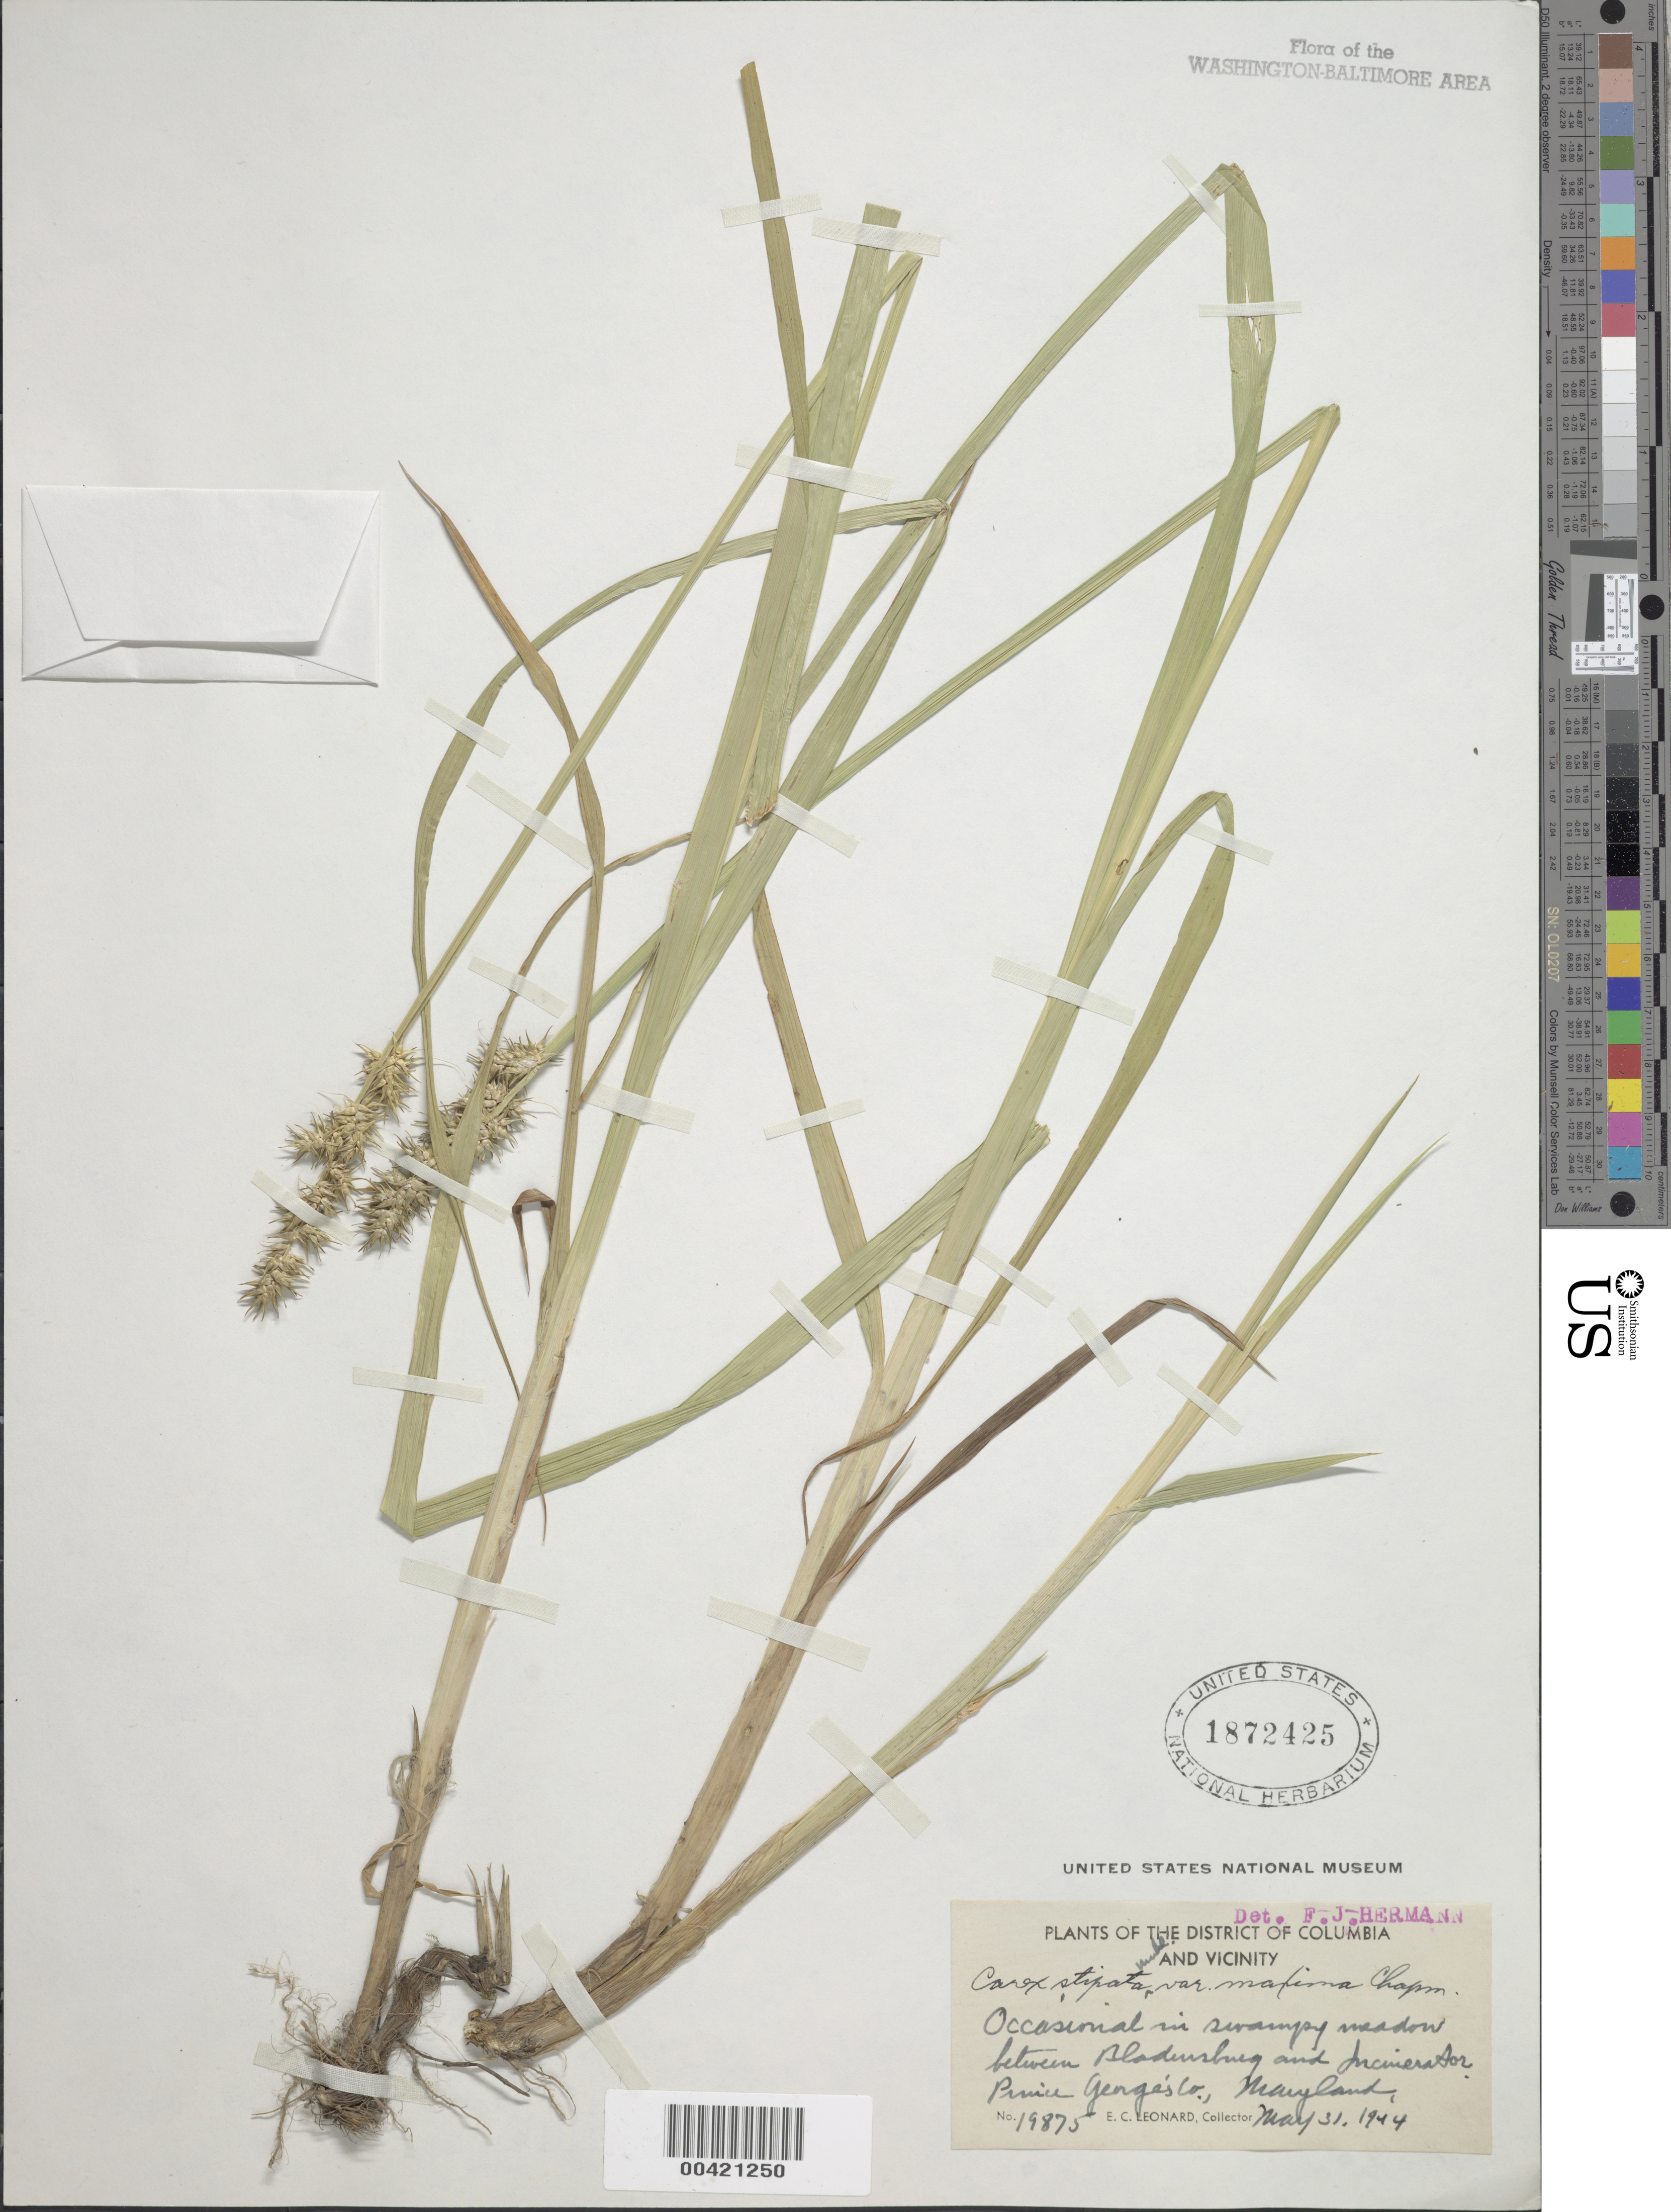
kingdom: Plantae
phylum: Tracheophyta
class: Liliopsida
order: Poales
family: Cyperaceae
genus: Carex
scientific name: Carex stipata var. maxima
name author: Chapm. ex Boott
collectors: E. C. Leonard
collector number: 19875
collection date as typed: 31 May 1944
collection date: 1944-05-31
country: United States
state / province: Maryland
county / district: Prince George's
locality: between Bladensburg and Incinerator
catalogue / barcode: US 1872425